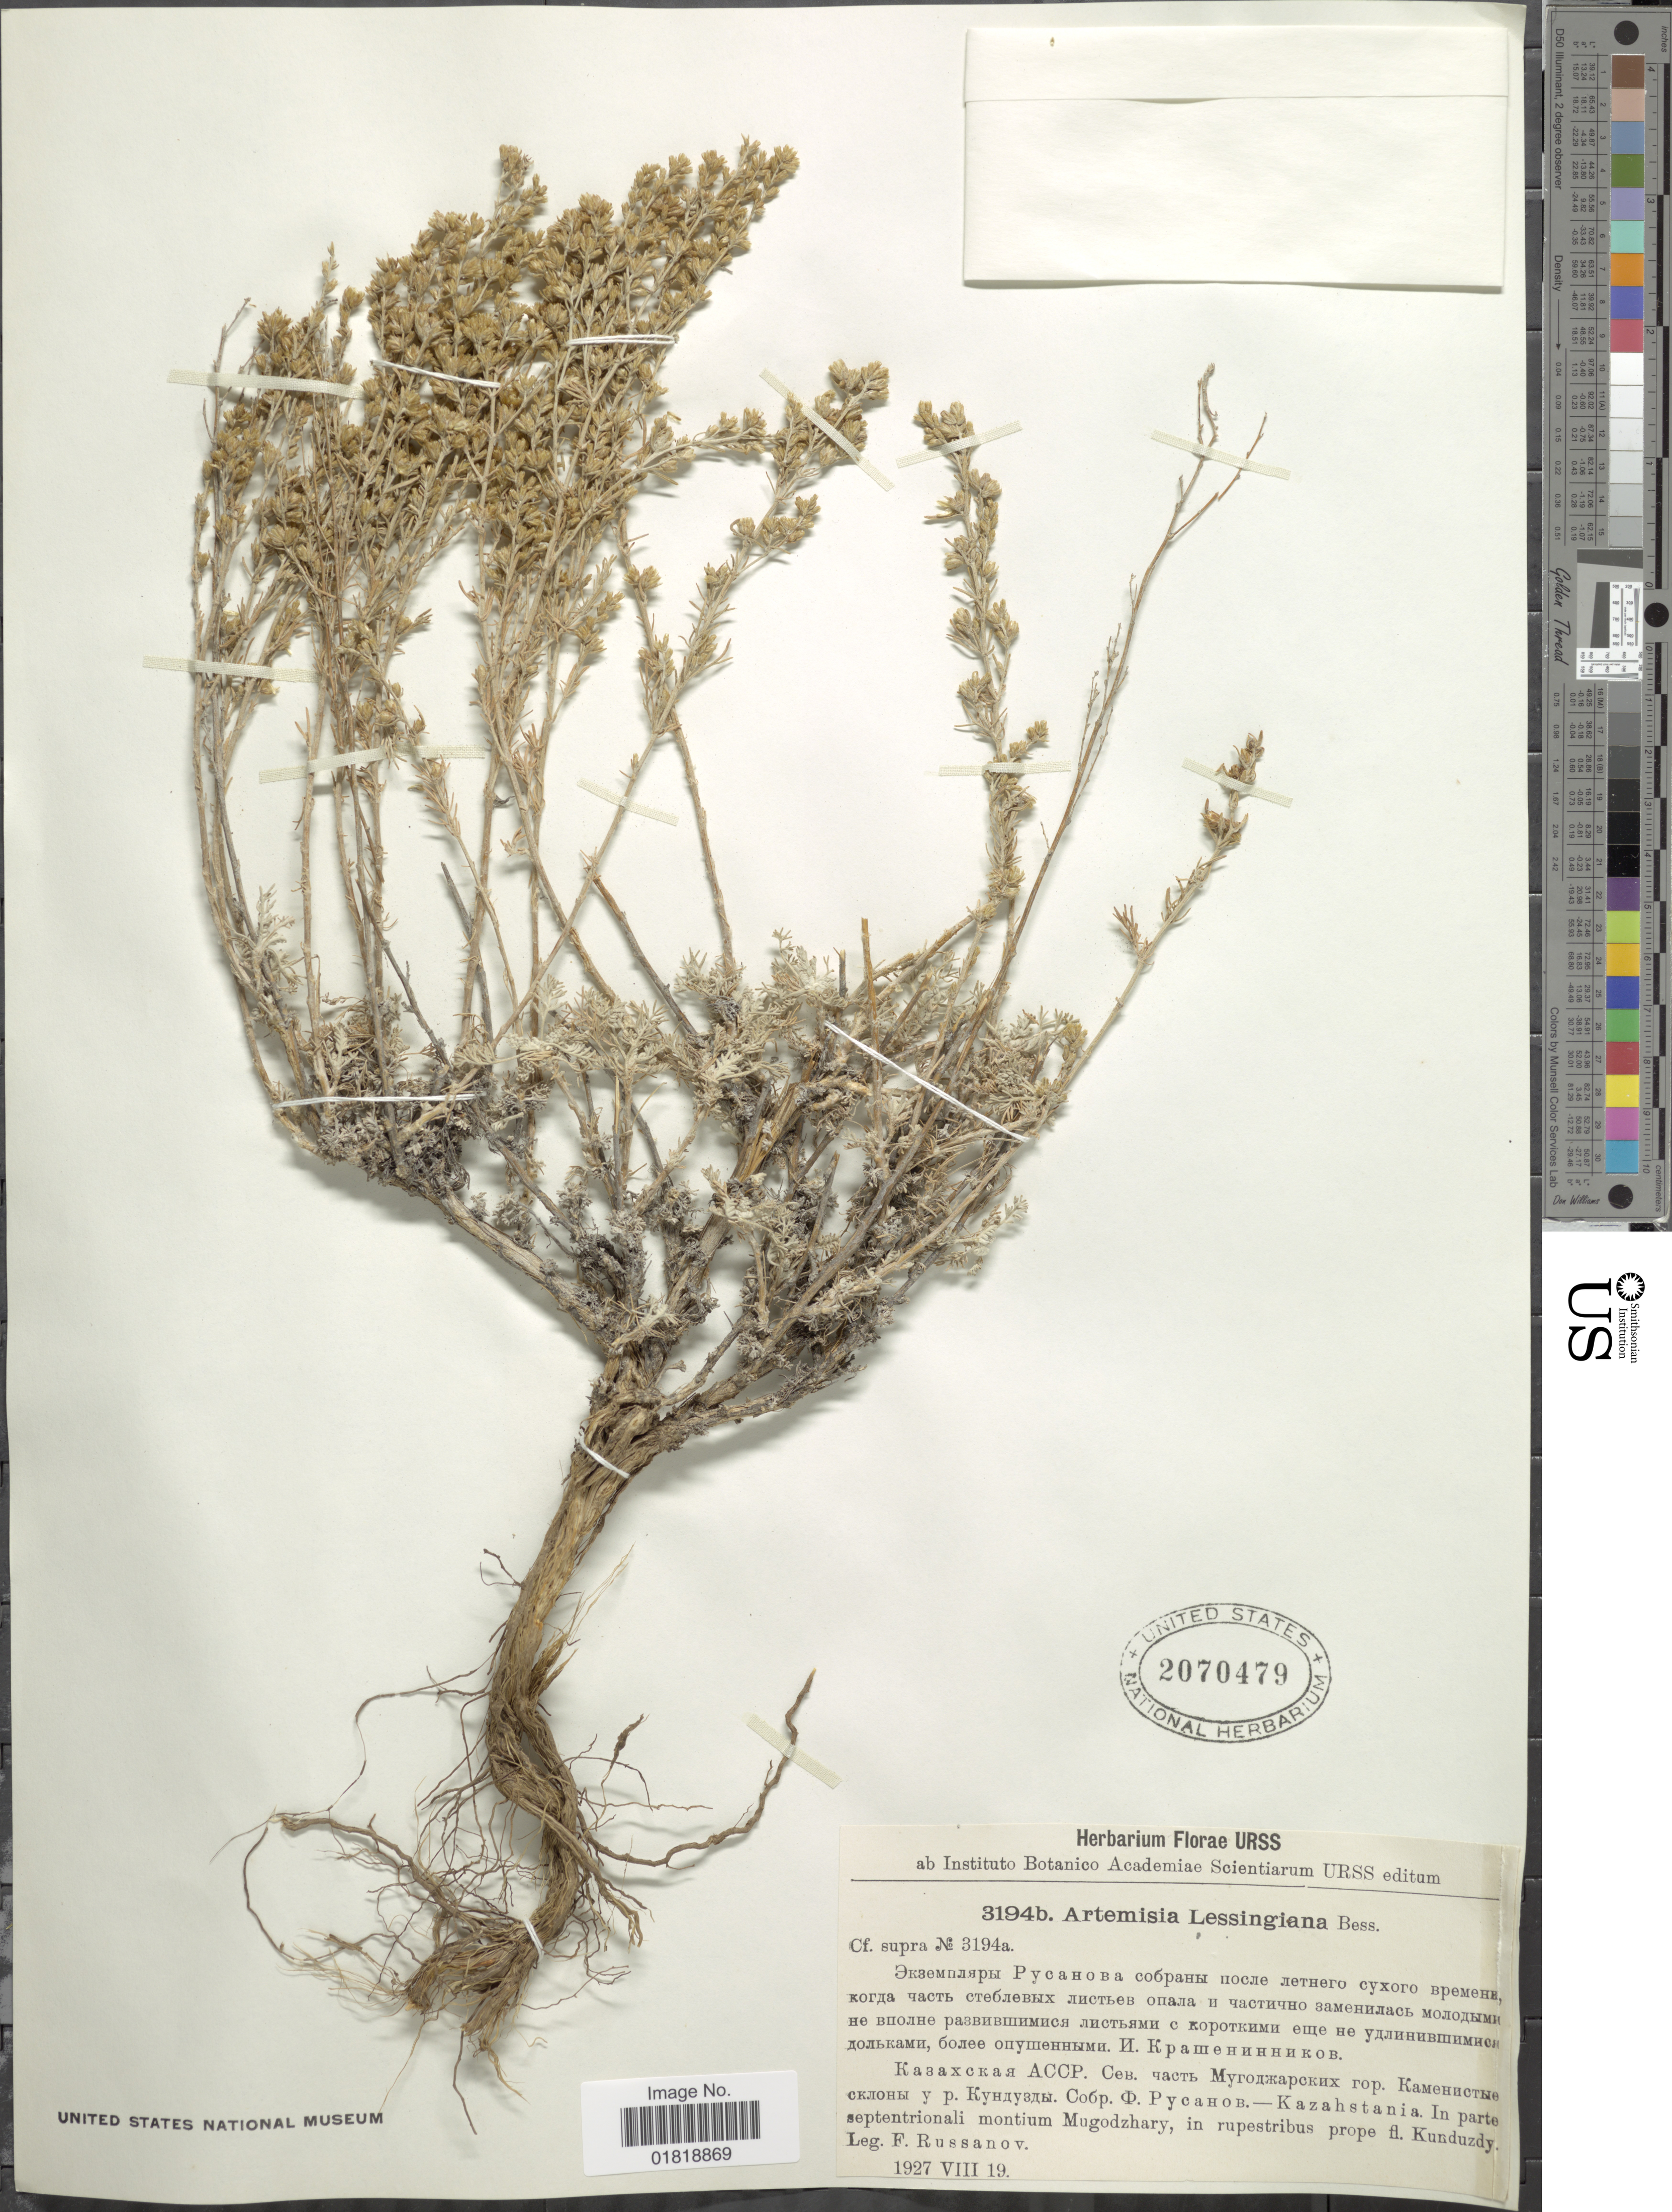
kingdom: Plantae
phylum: Tracheophyta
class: Magnoliopsida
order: Asterales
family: Asteraceae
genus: Artemisia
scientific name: Artemisia lessingiana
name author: Besser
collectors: F. Russanov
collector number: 3194b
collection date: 1927-08-19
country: Kazakhstan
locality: Kazahstania, in parte septentrionali montium Mugodzhary, in rupestribus prope fl. Kunduzdy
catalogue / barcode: US 2070479